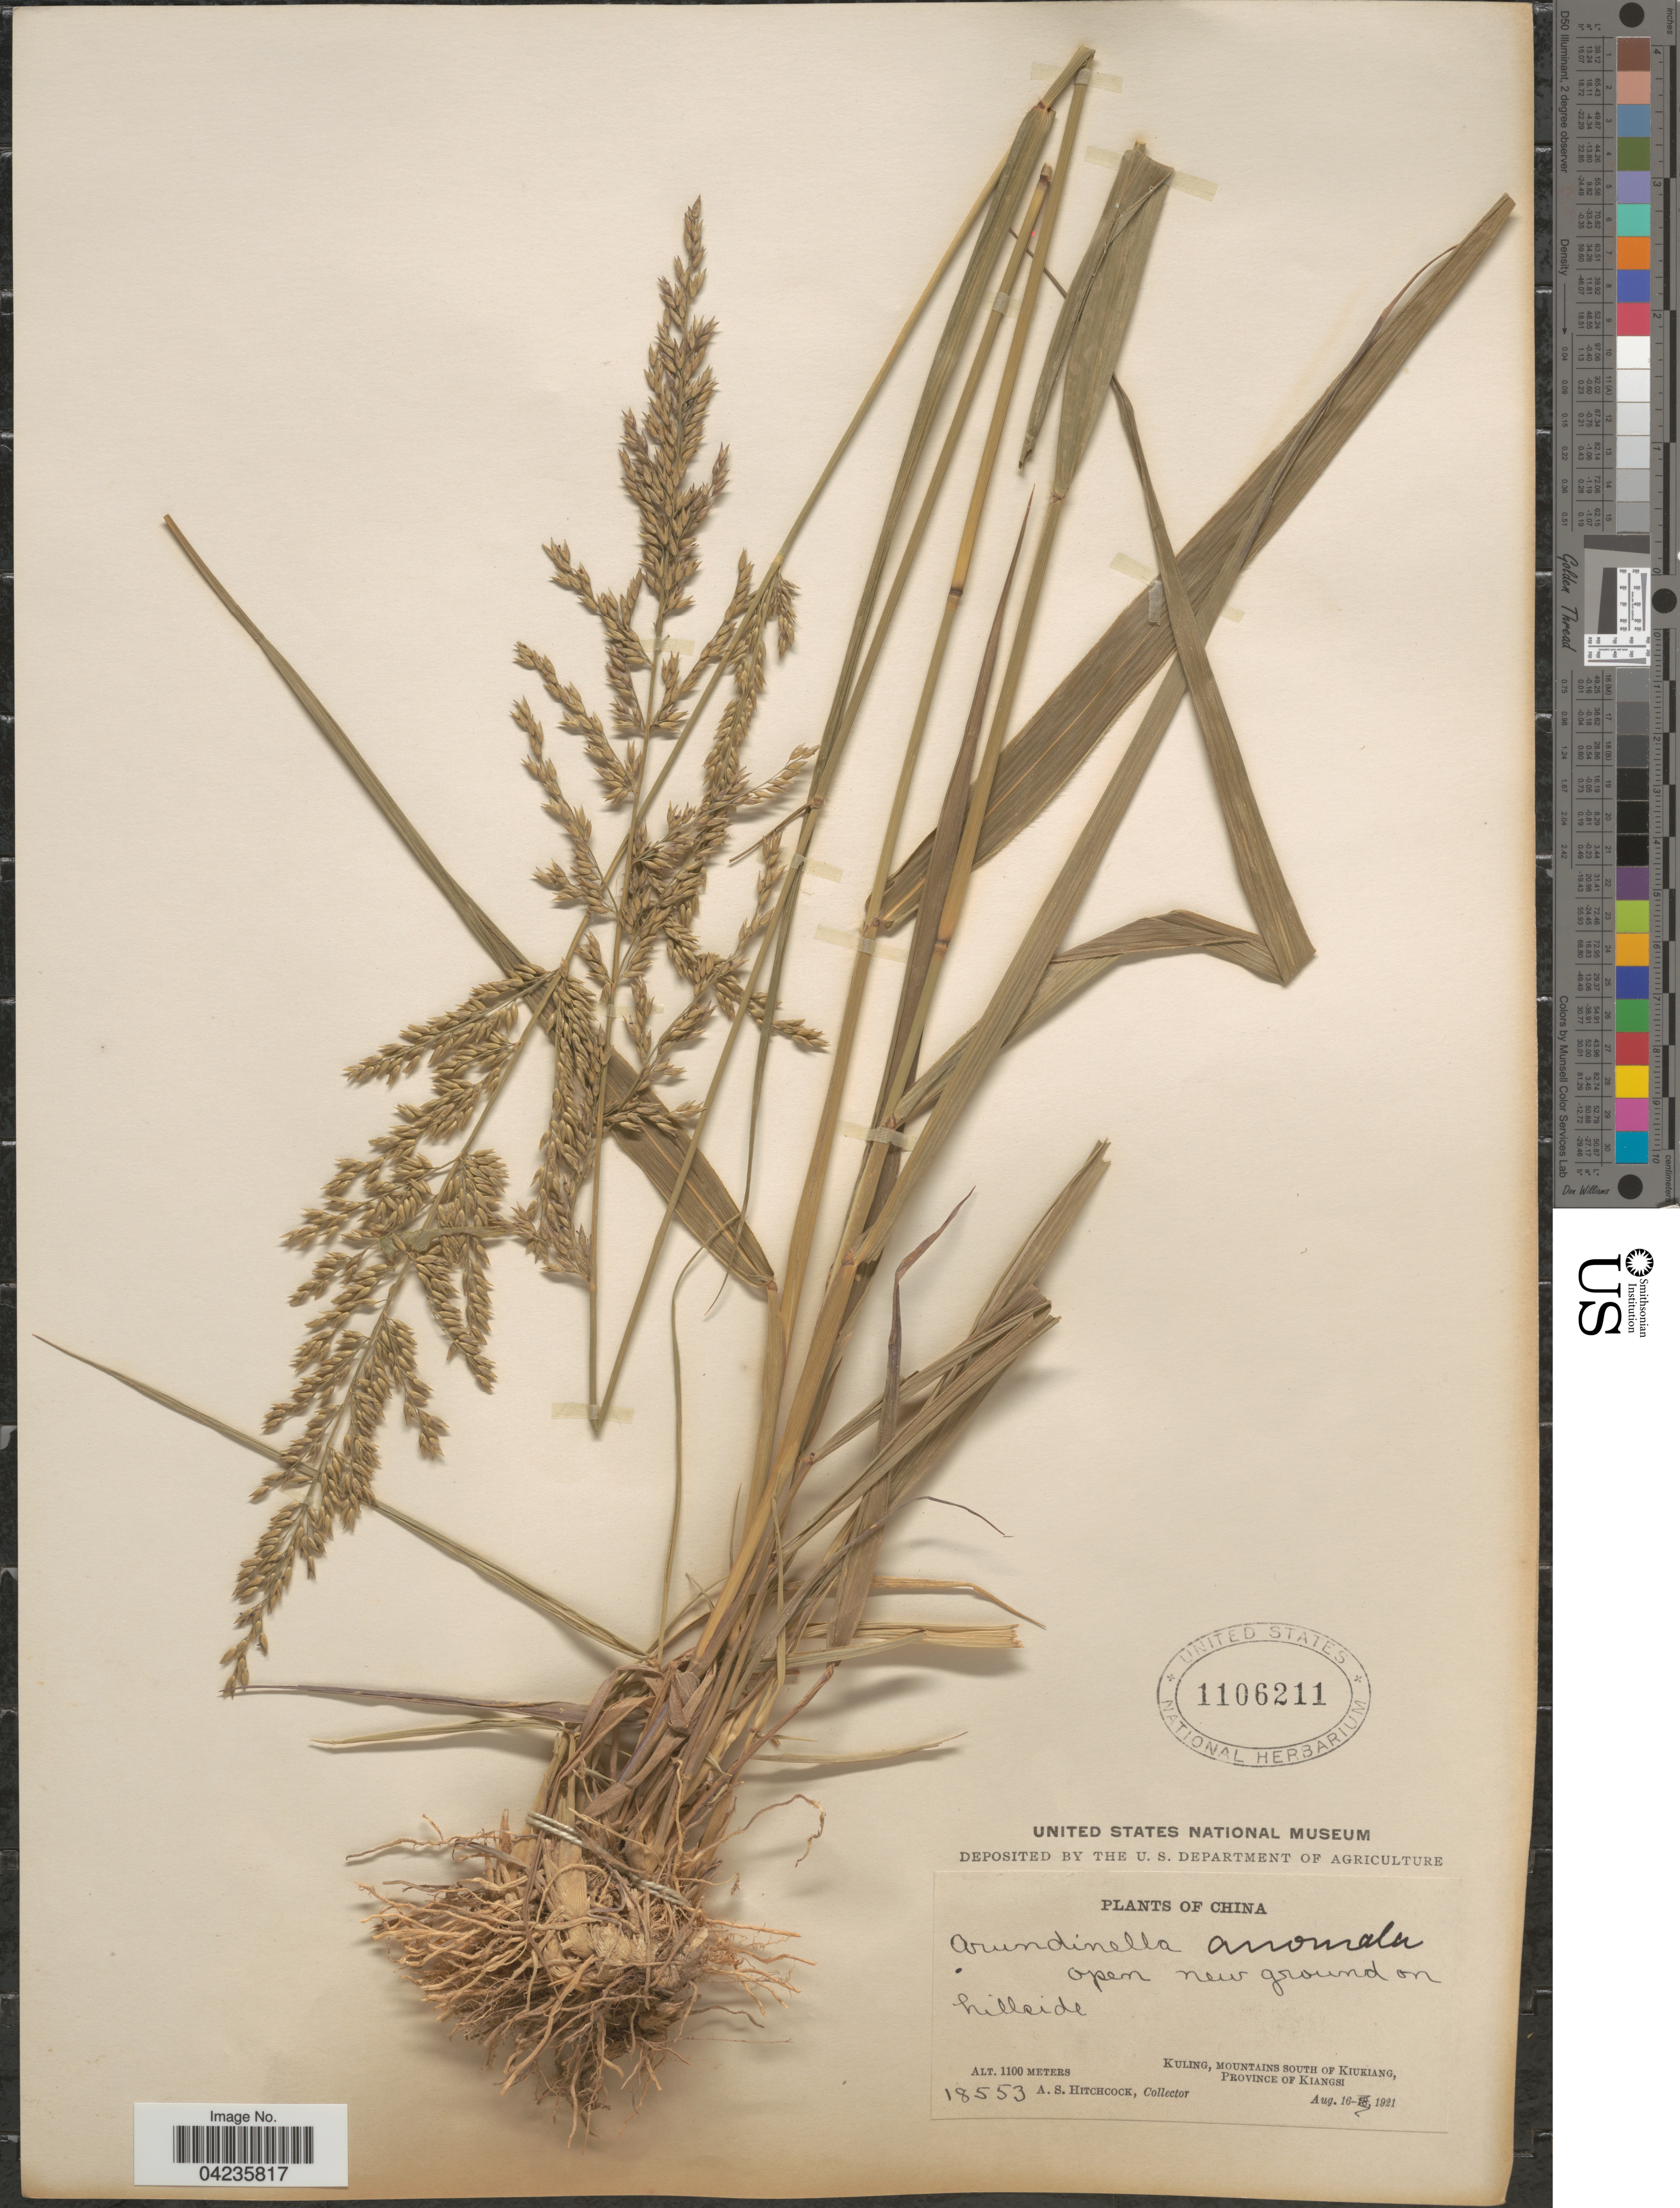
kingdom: Plantae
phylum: Tracheophyta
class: Liliopsida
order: Poales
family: Poaceae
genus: Arundinella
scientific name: Arundinella hirta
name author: (Thunb.) Tanaka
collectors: A. S. Hitchcock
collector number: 18553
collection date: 1921-08-16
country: China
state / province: Jiangxi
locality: Kuling, mountains south of Kiukiang, Province of Kiangsi.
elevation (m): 1100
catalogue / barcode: US 1106211